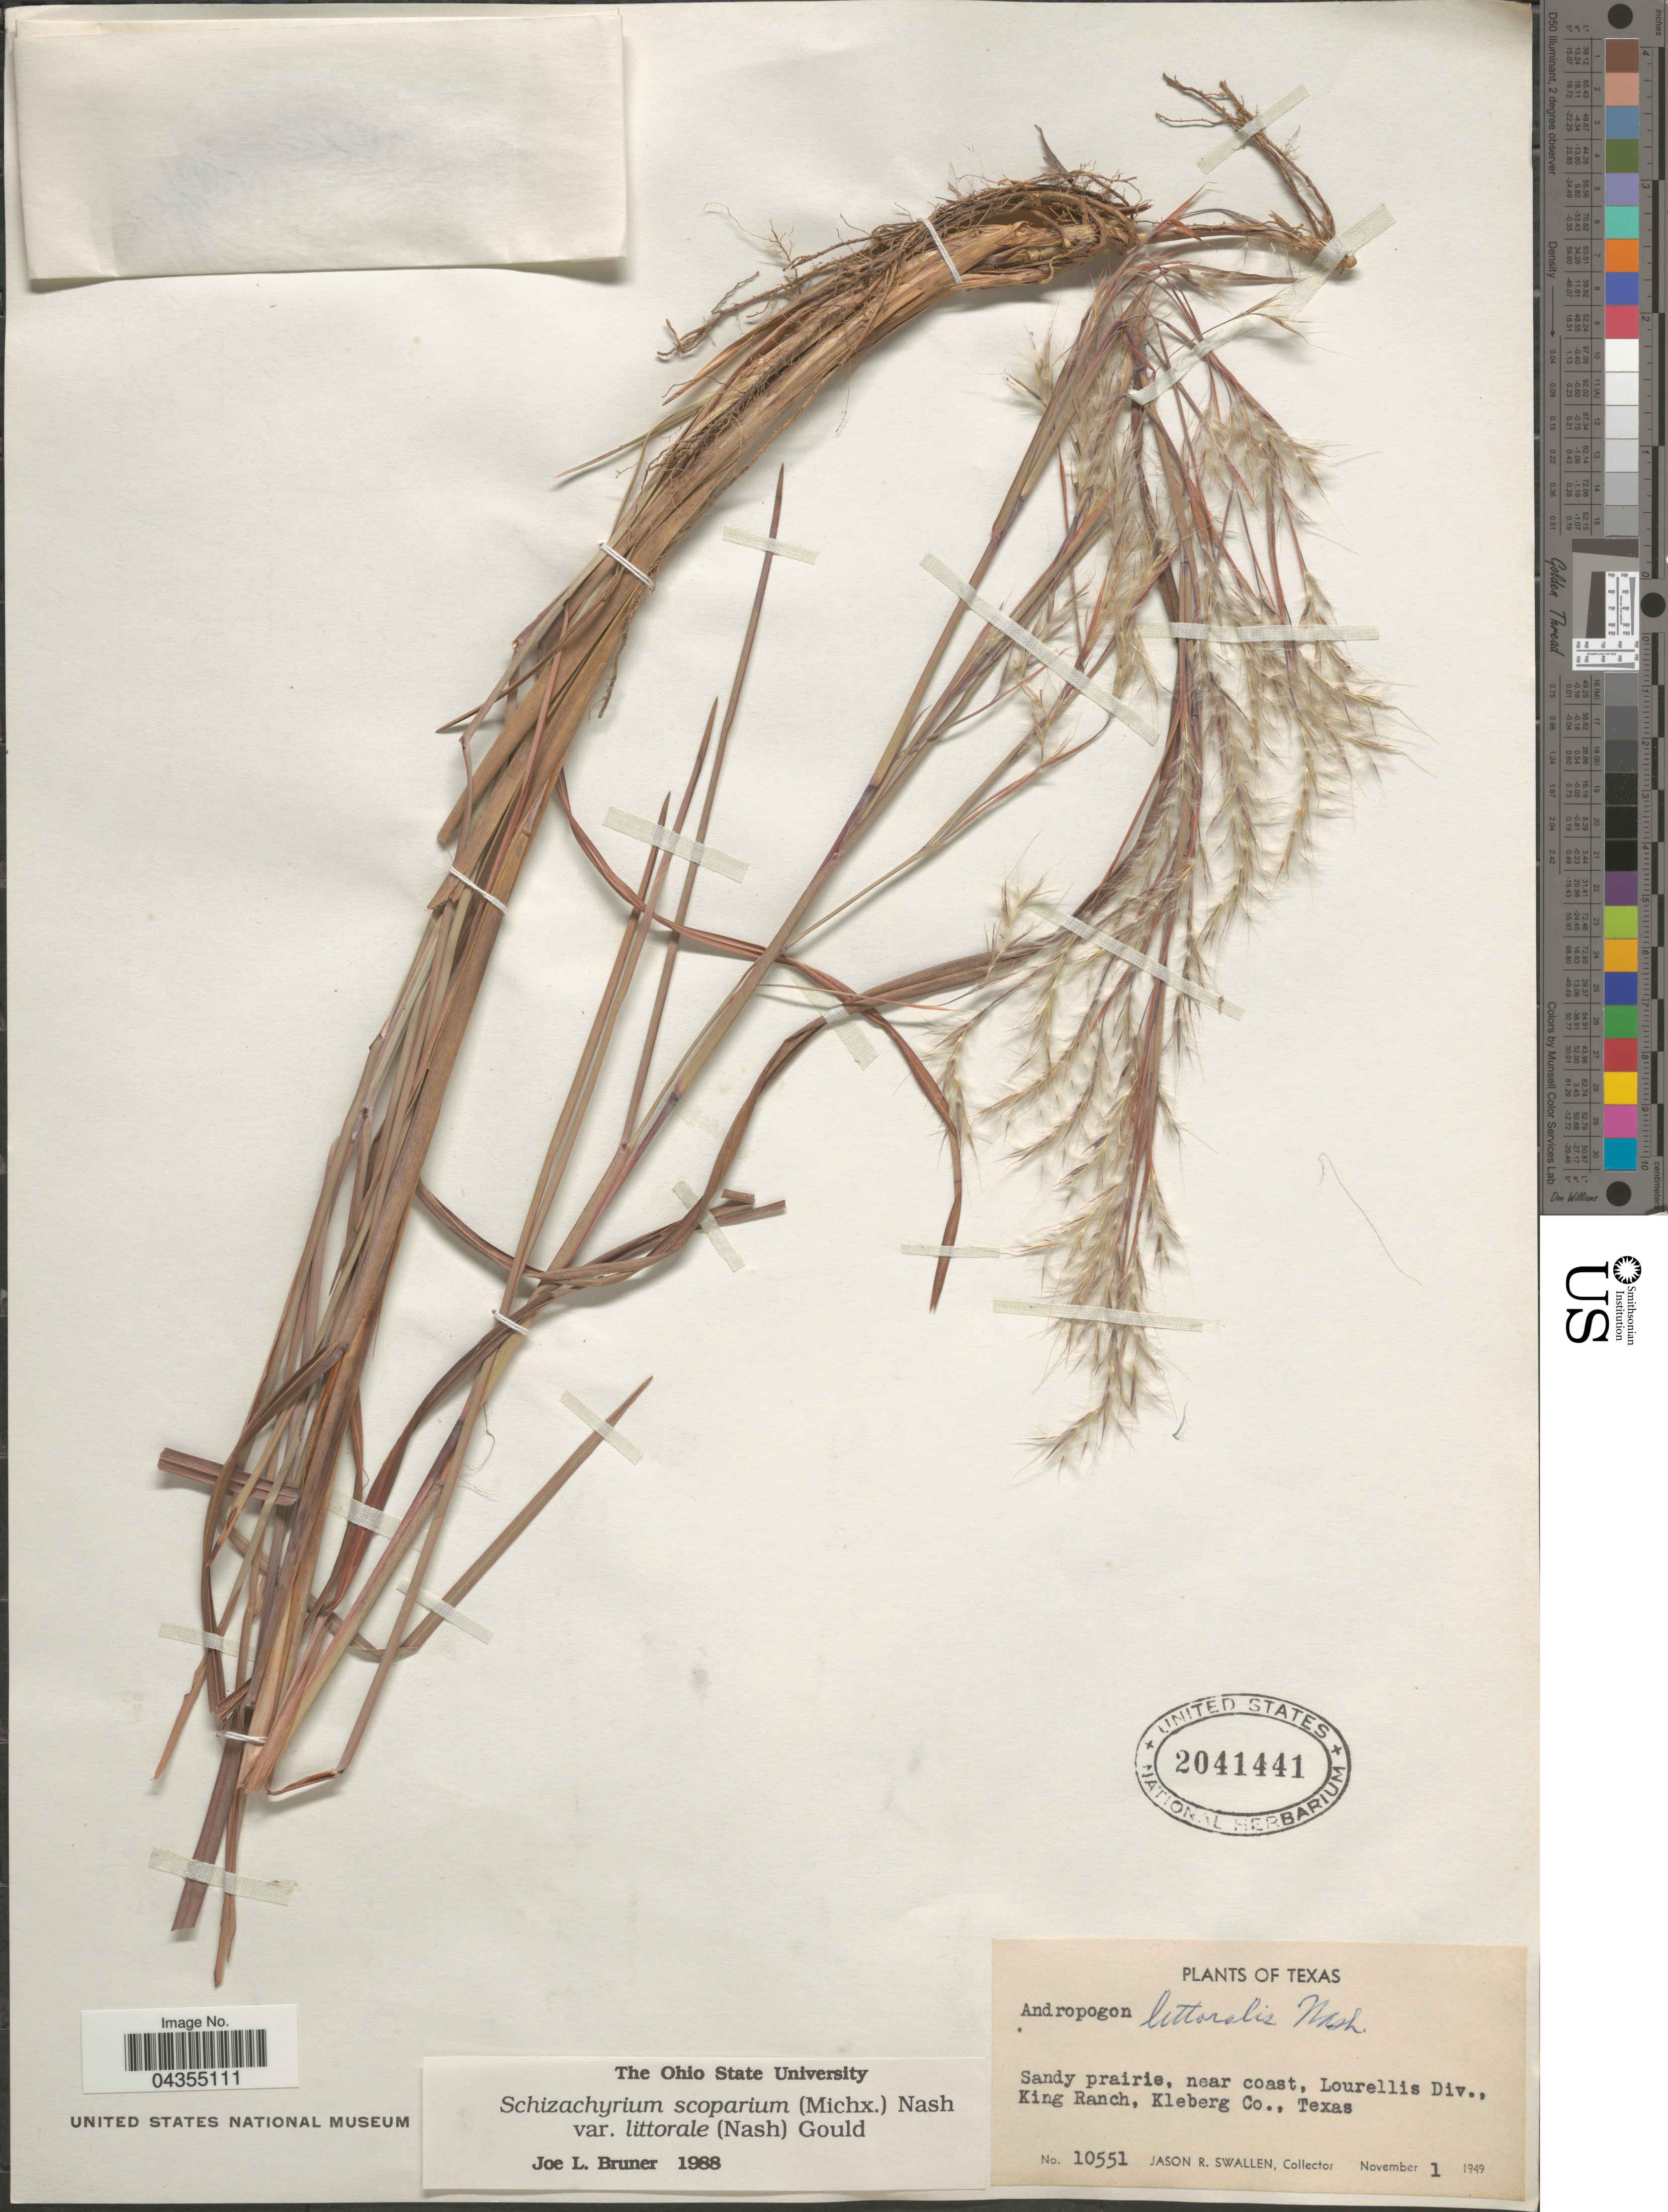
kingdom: Plantae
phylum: Tracheophyta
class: Liliopsida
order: Poales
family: Poaceae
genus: Schizachyrium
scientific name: Schizachyrium scoparium var. littorale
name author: (Nash) Gould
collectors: J. R. Swallen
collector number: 10551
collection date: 1949-11-01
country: United States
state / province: Texas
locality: Sandy prairie, near coast, Lourellis Div., King Ranch, Kleberg Co.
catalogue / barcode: US 2041441